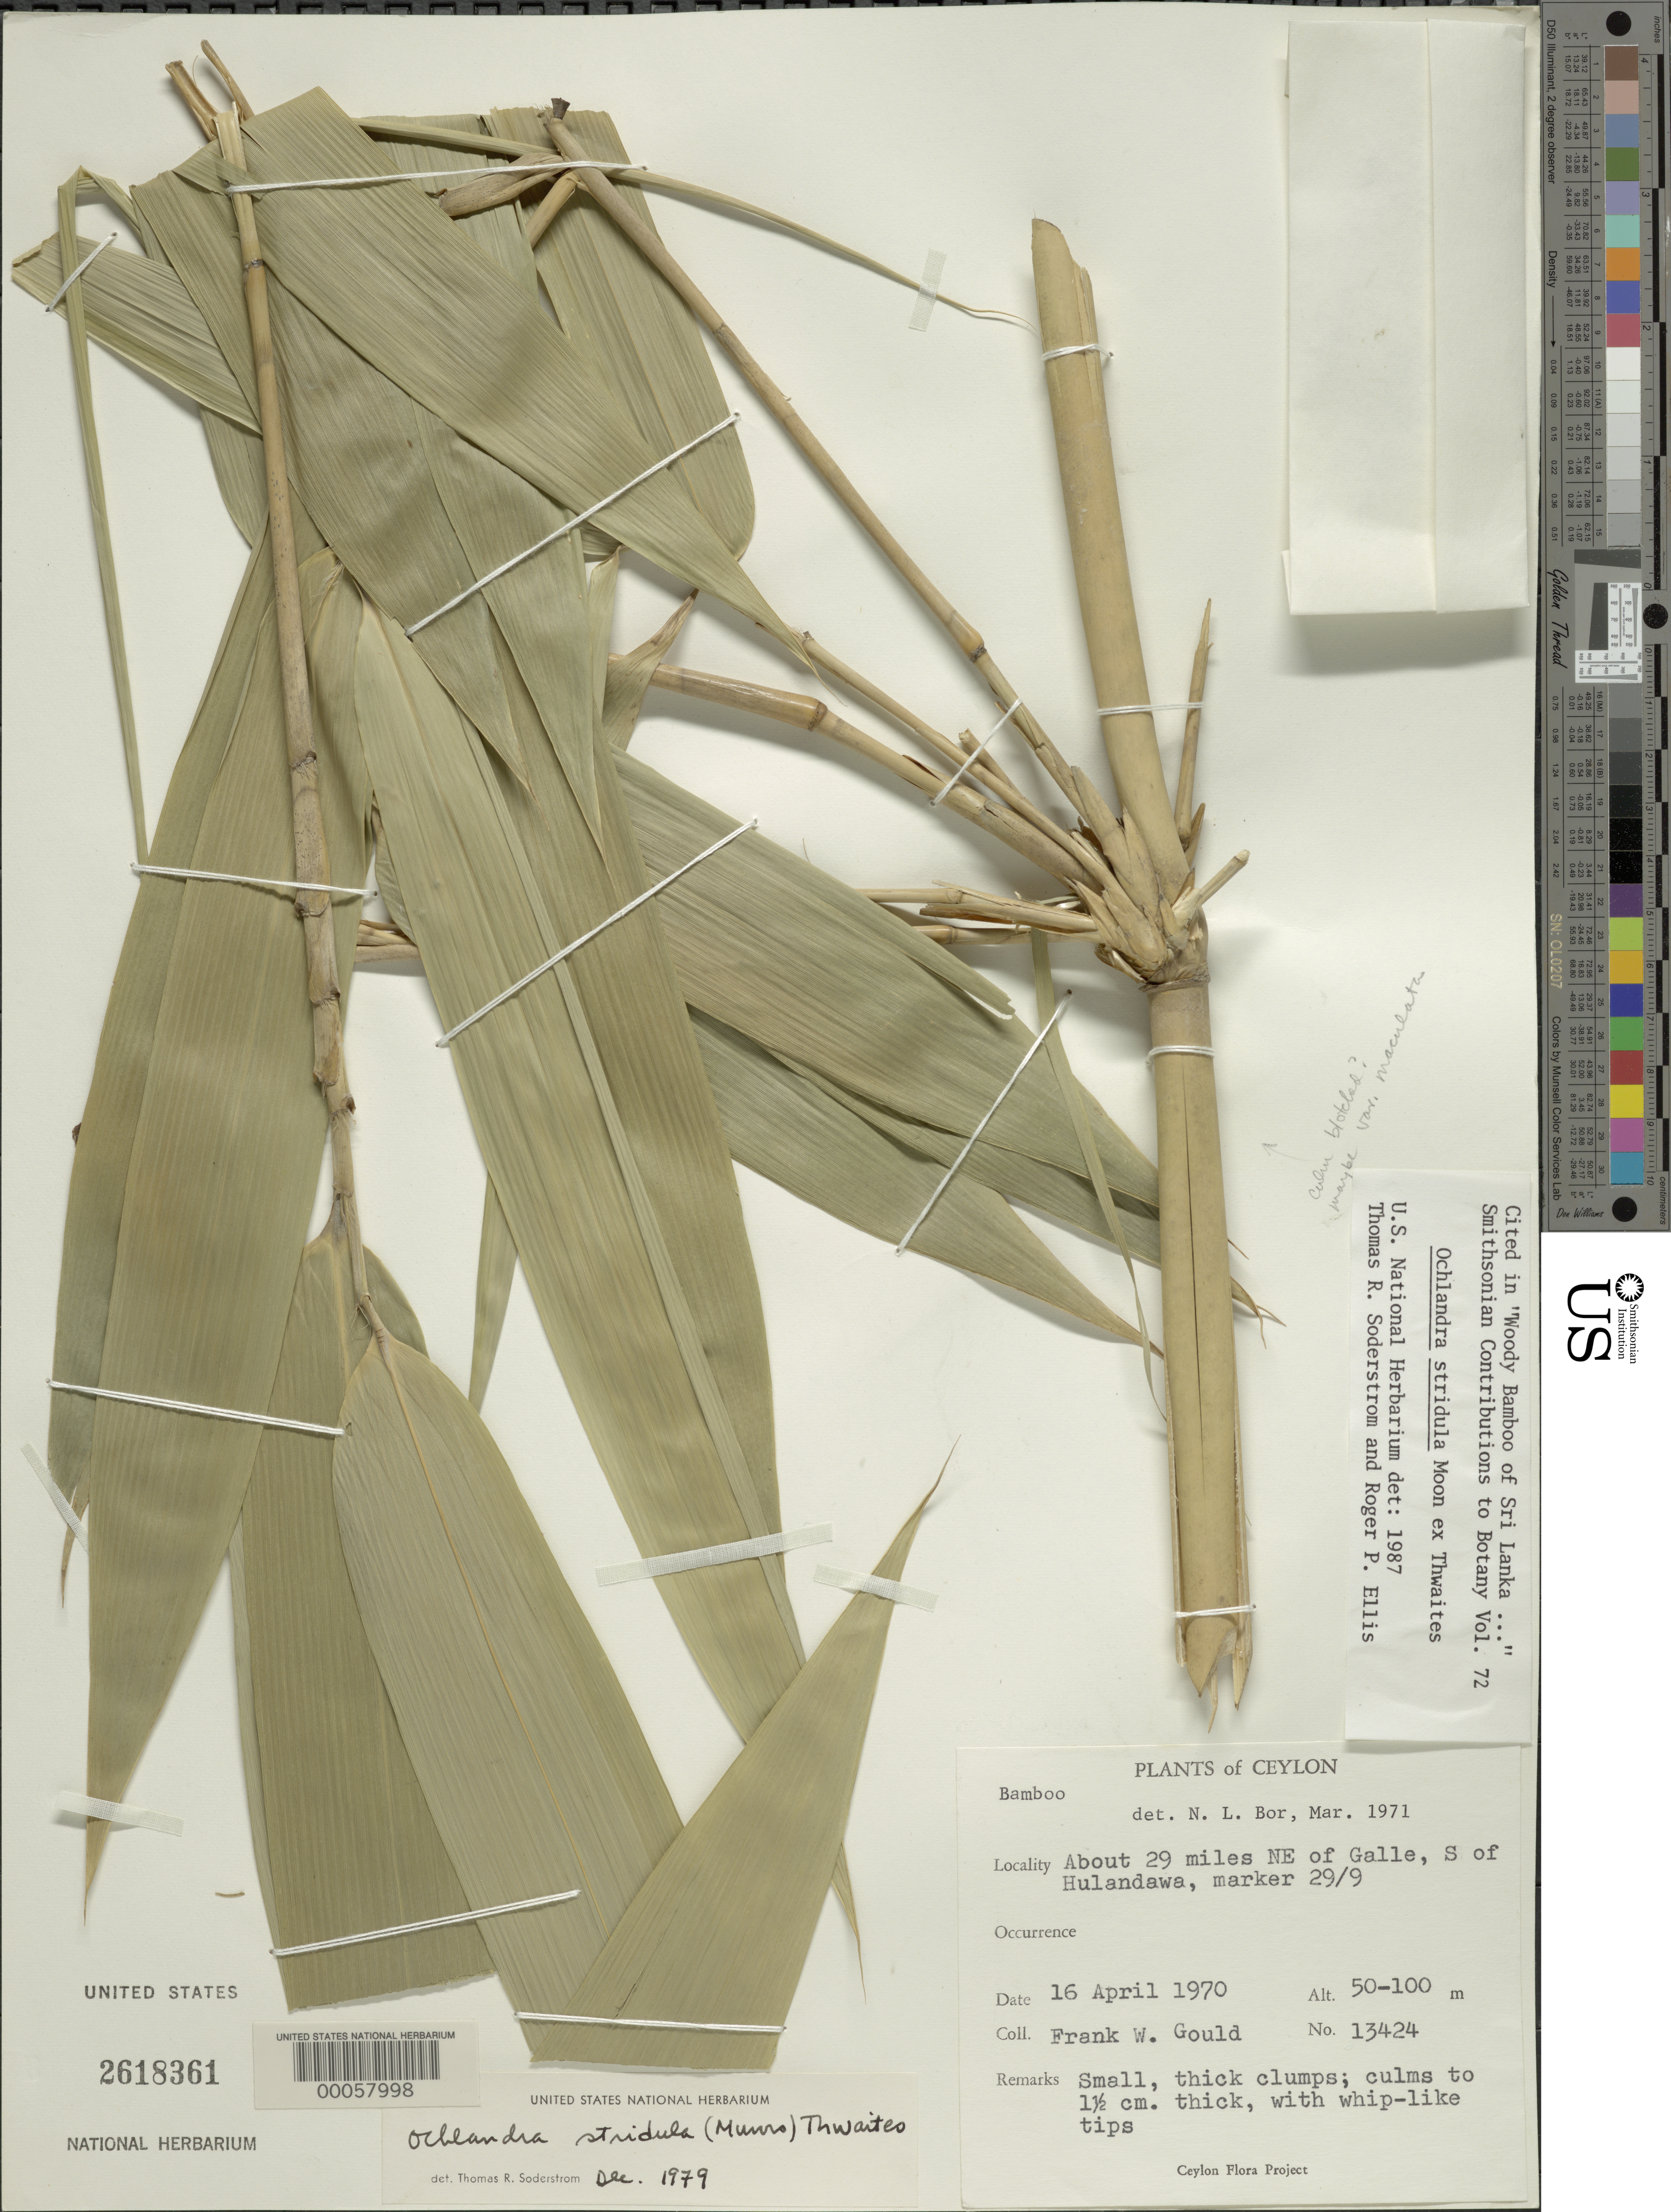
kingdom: Plantae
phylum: Tracheophyta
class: Liliopsida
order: Poales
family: Poaceae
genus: Ochlandra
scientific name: Ochlandra stridula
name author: Moon ex Thwaites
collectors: F. W. Gould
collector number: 13424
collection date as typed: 16 Apr 1970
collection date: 1970-04-16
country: Sri Lanka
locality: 29 miles ne of galle, s of hulandawa, marker 29/9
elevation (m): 50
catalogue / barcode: US 2618361